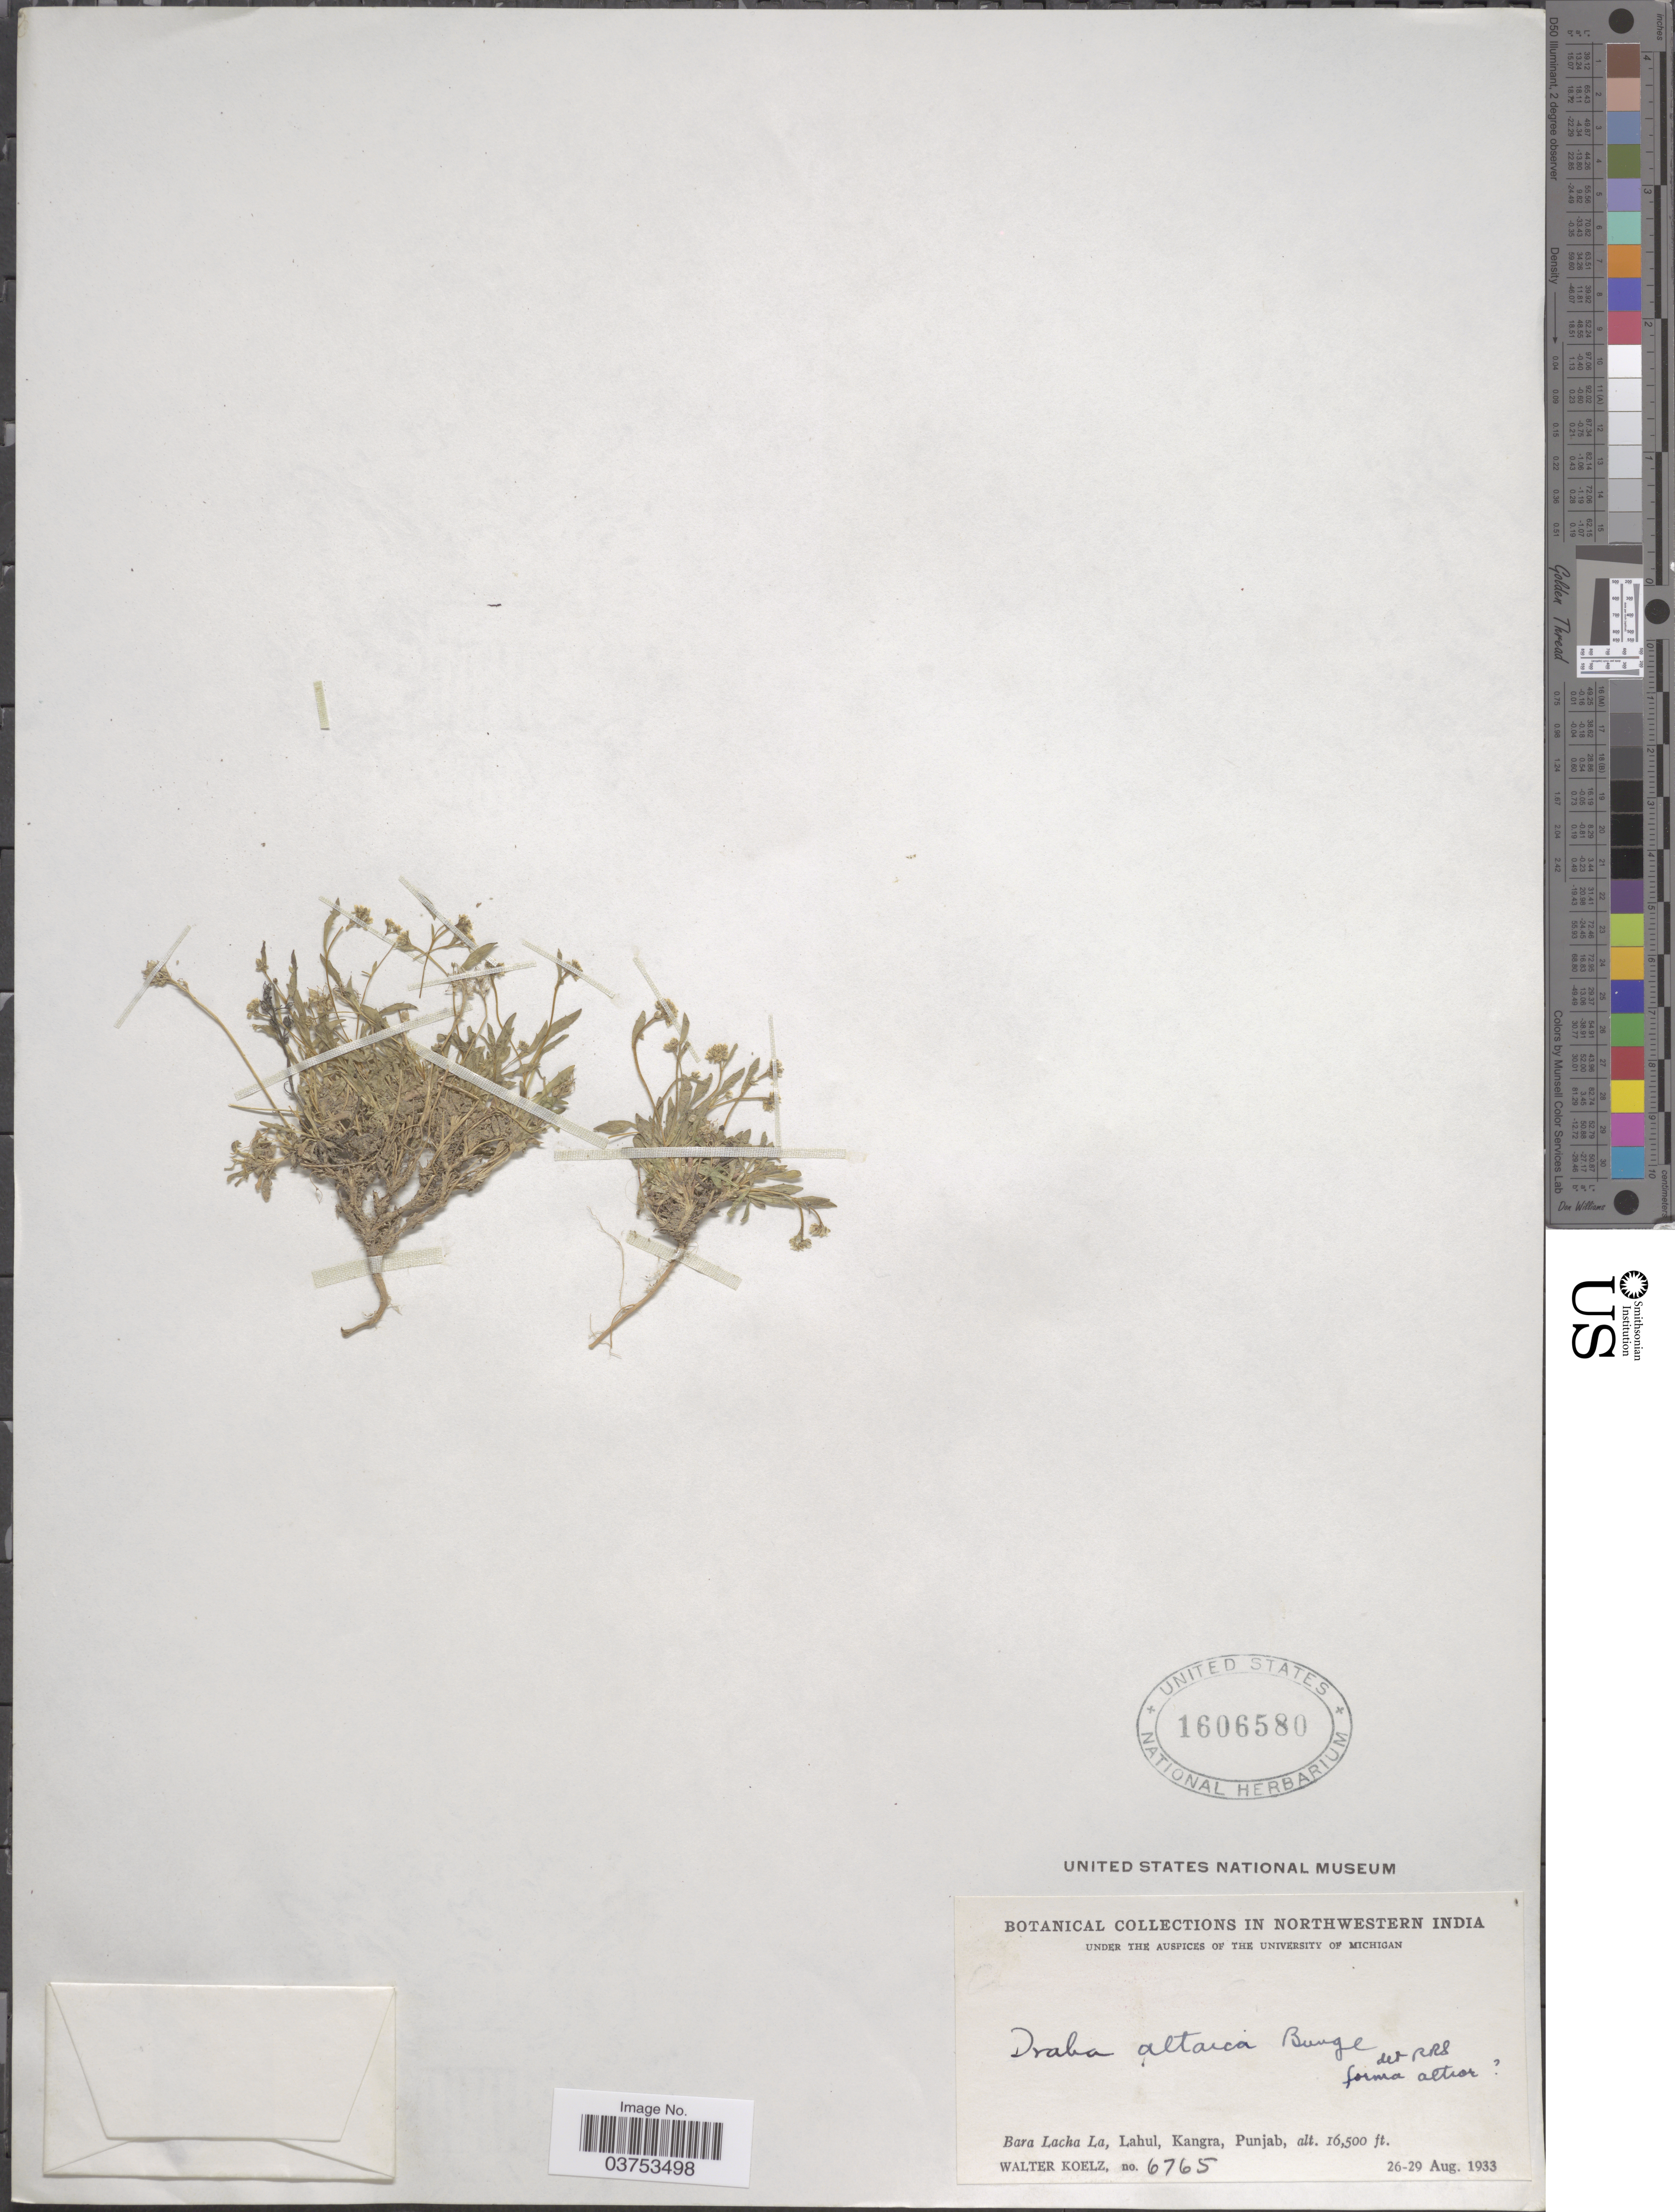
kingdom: Plantae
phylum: Tracheophyta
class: Magnoliopsida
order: Brassicales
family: Brassicaceae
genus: Draba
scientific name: Draba altaica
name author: (C.A. Mey.) Bunge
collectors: W. N. Koelz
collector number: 6765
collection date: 1933-08-26/1933-08-29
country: India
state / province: Punjab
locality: Northwestern India. Bara Lacha La, Lahul, Kangra.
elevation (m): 5029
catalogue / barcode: US 1606580